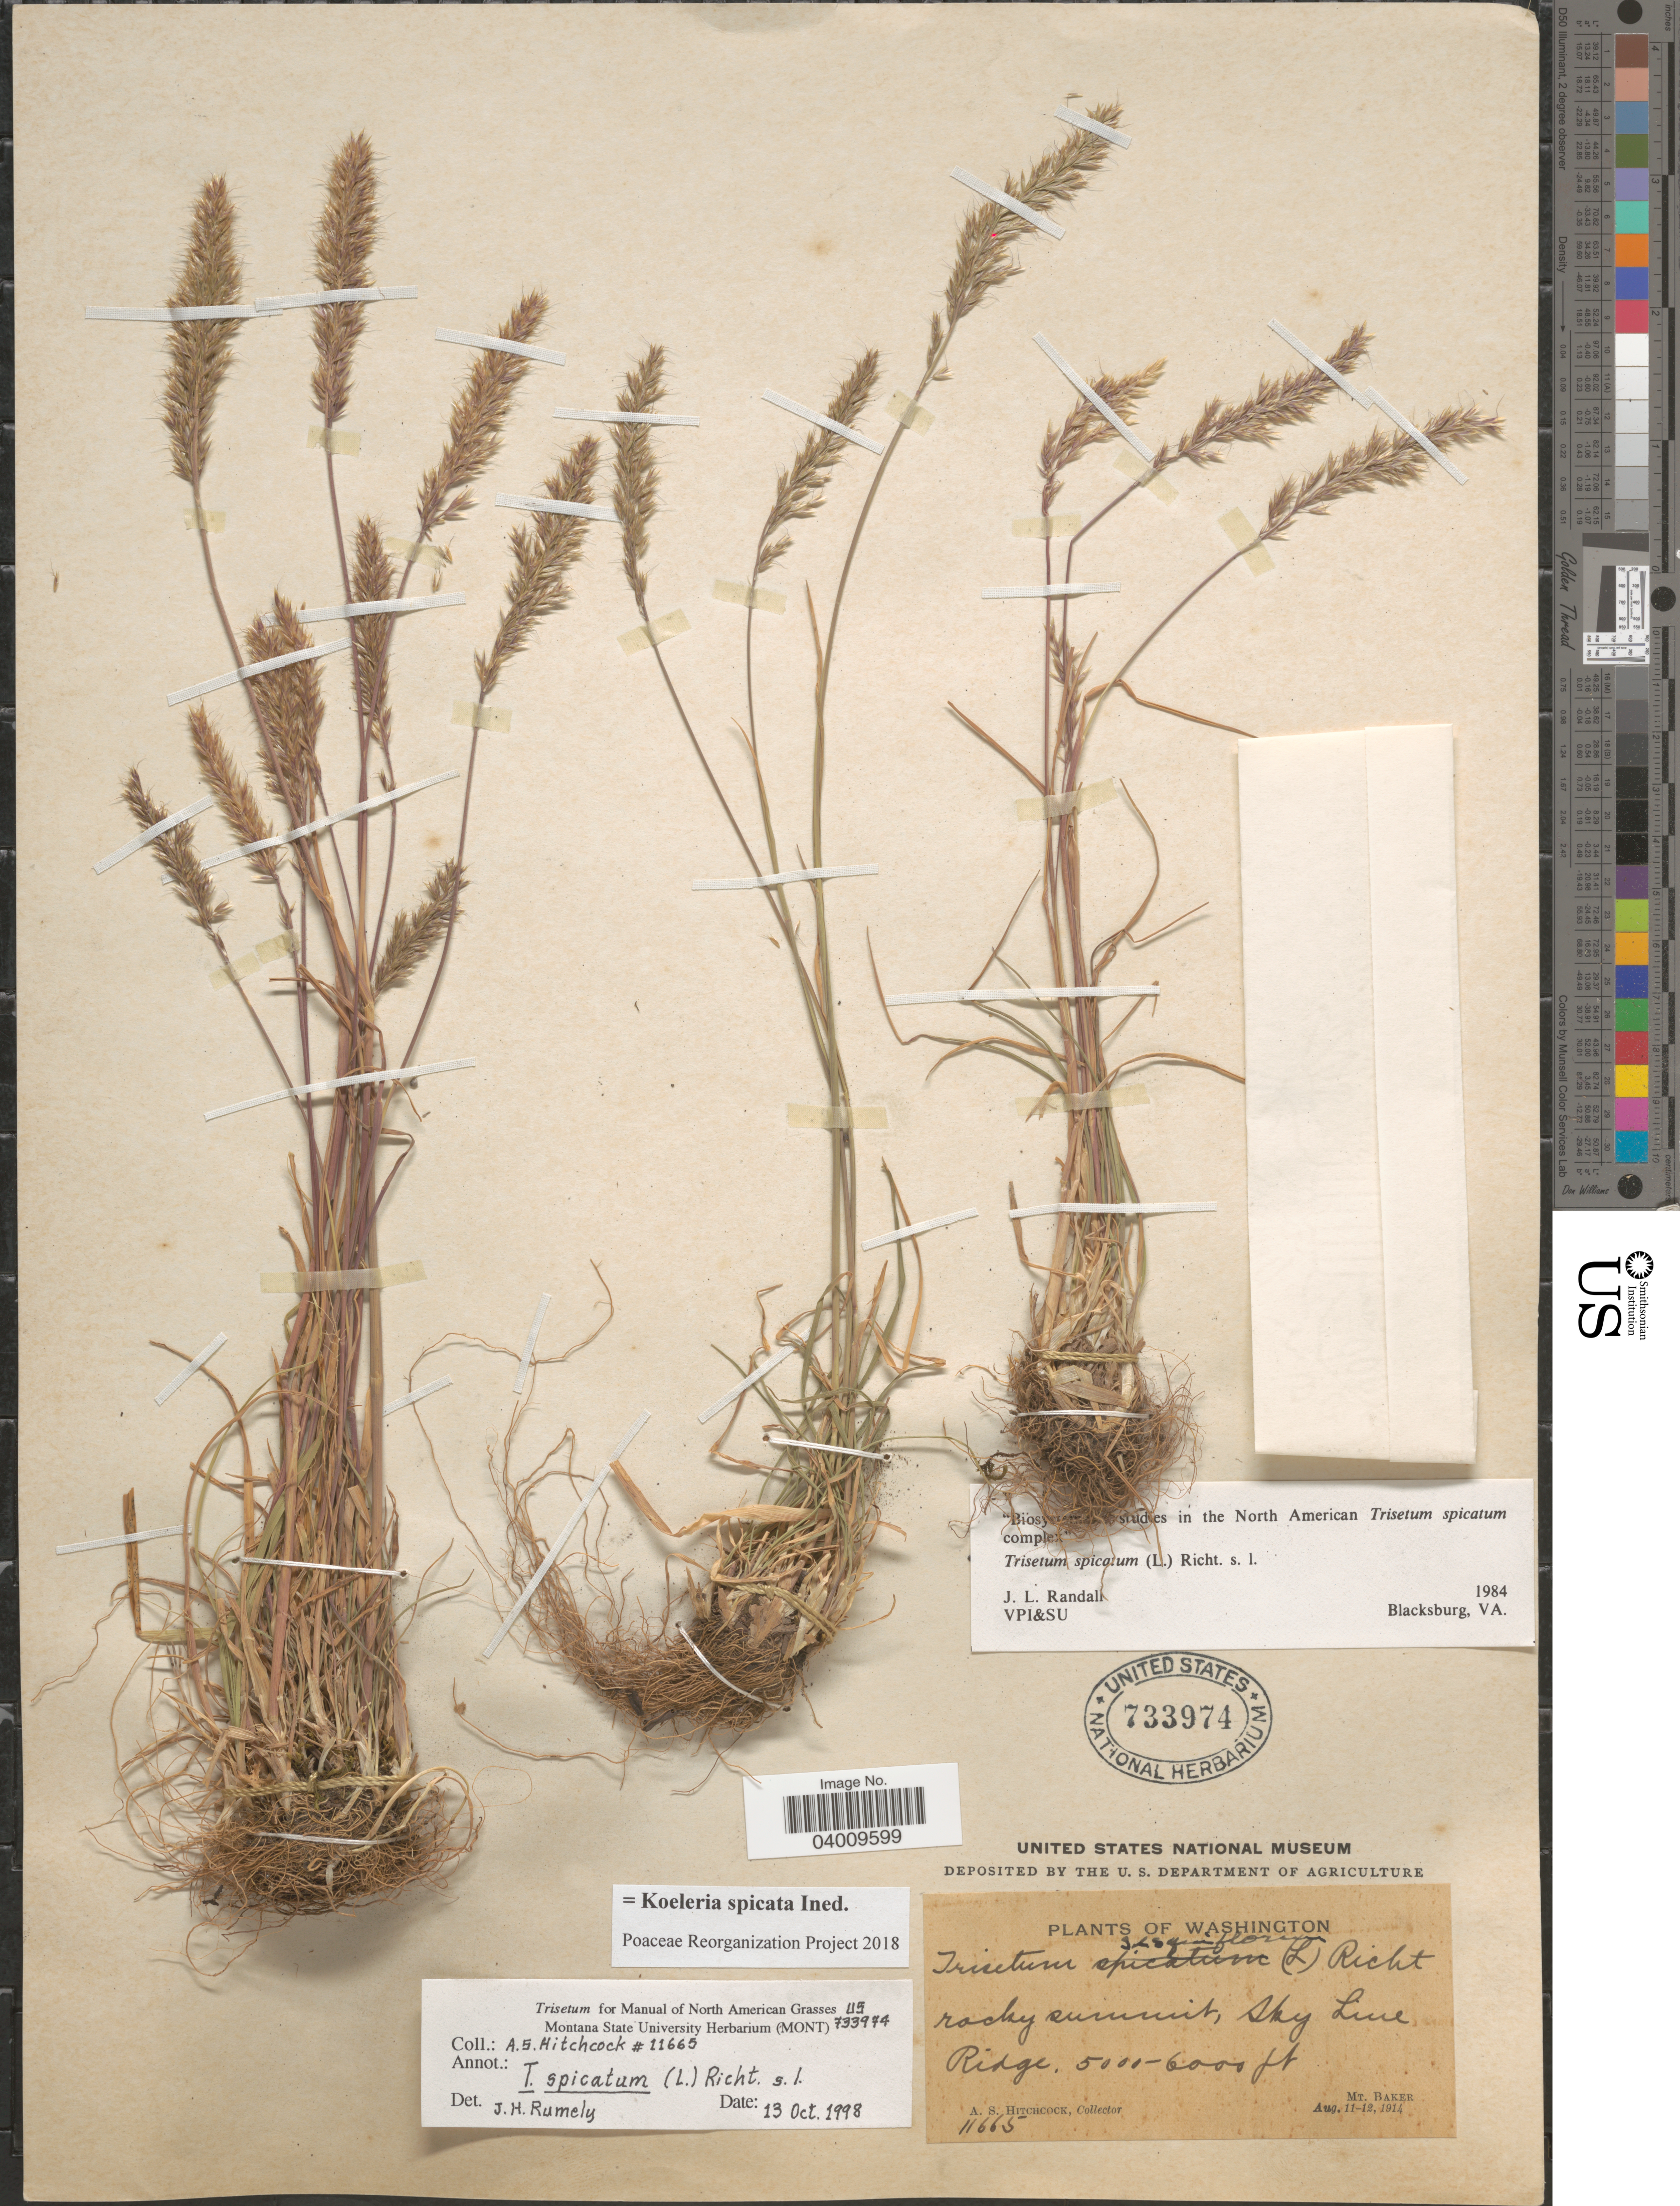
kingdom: Plantae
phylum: Tracheophyta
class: Liliopsida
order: Poales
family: Poaceae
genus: Koeleria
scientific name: Koeleria spicata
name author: (L.) Barberá et al.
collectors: A. S. Hitchcock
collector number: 11665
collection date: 1914-08-11/1914-08-12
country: United States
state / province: Washington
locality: Rocky summit, Sky Line Ridge.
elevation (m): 1524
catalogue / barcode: US 733974